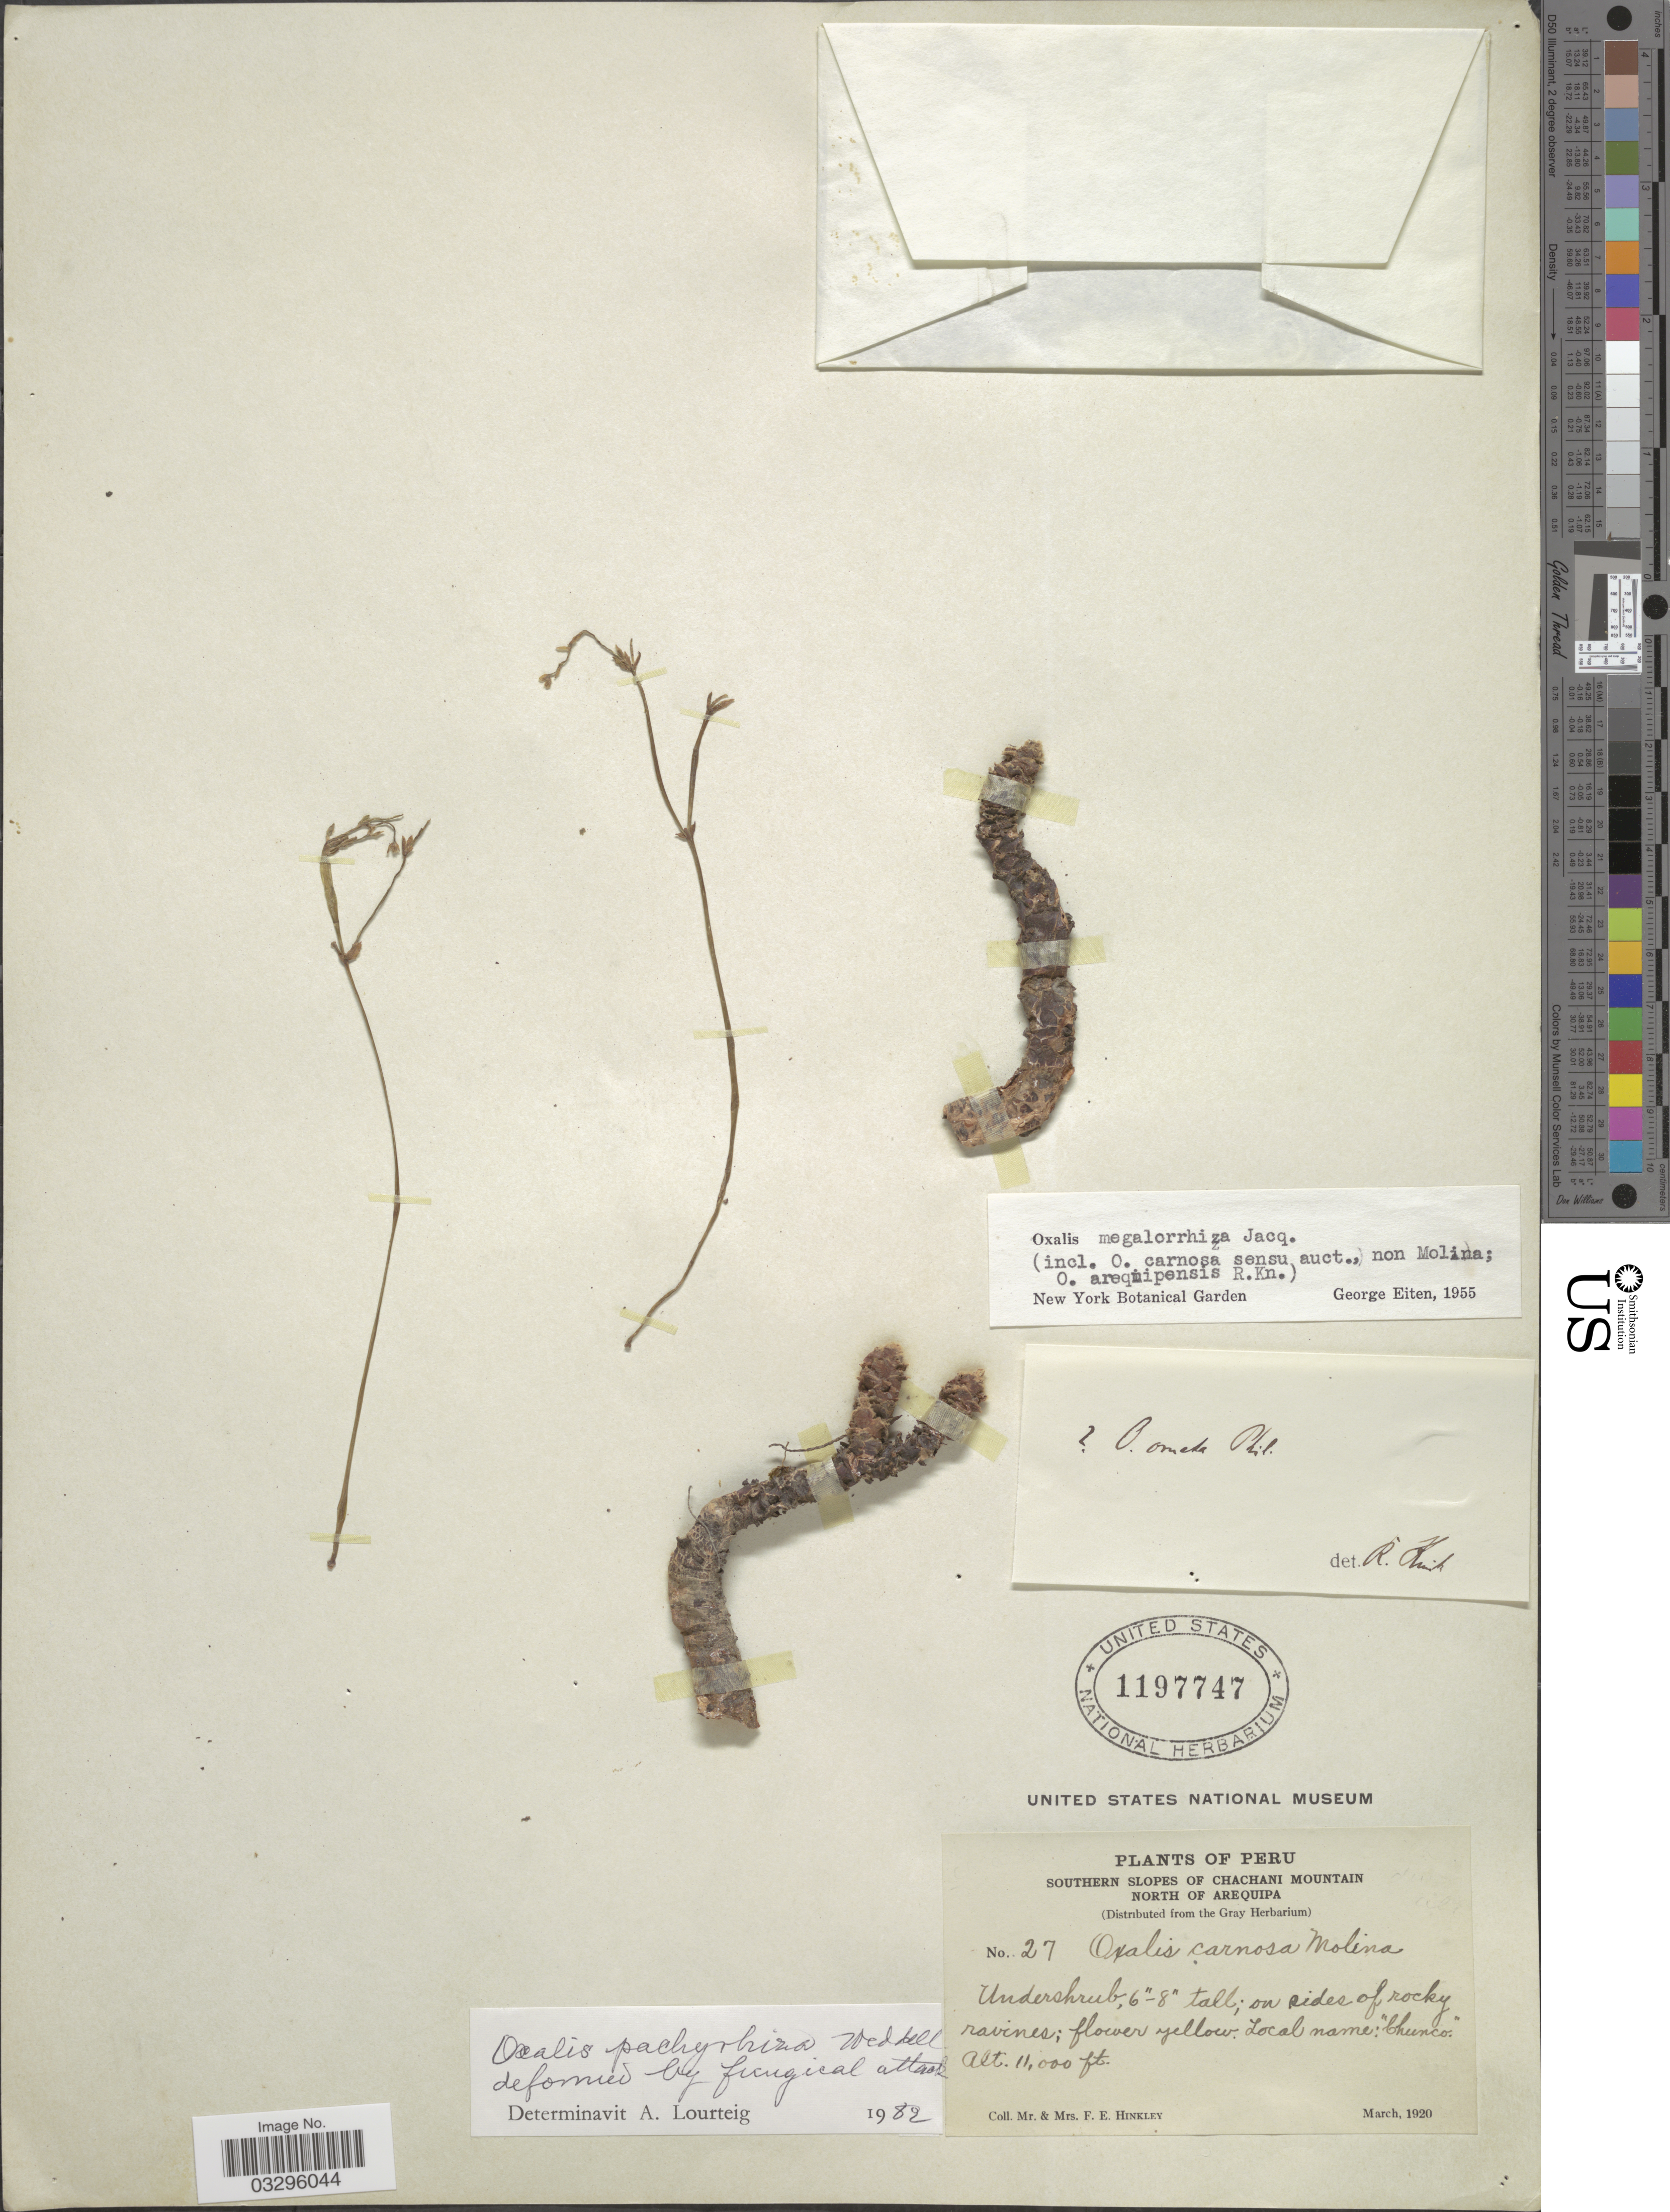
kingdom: Plantae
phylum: Tracheophyta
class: Magnoliopsida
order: Oxalidales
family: Oxalidaceae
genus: Oxalis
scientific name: Oxalis pachyrrhiza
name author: Wedd.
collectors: F. Hinkley & F. Hinkley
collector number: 27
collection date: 1920-03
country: Peru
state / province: Arequipa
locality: Southern slopes of Chachani Mountain. North of Arequipa.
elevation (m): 3353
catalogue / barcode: US 1197747